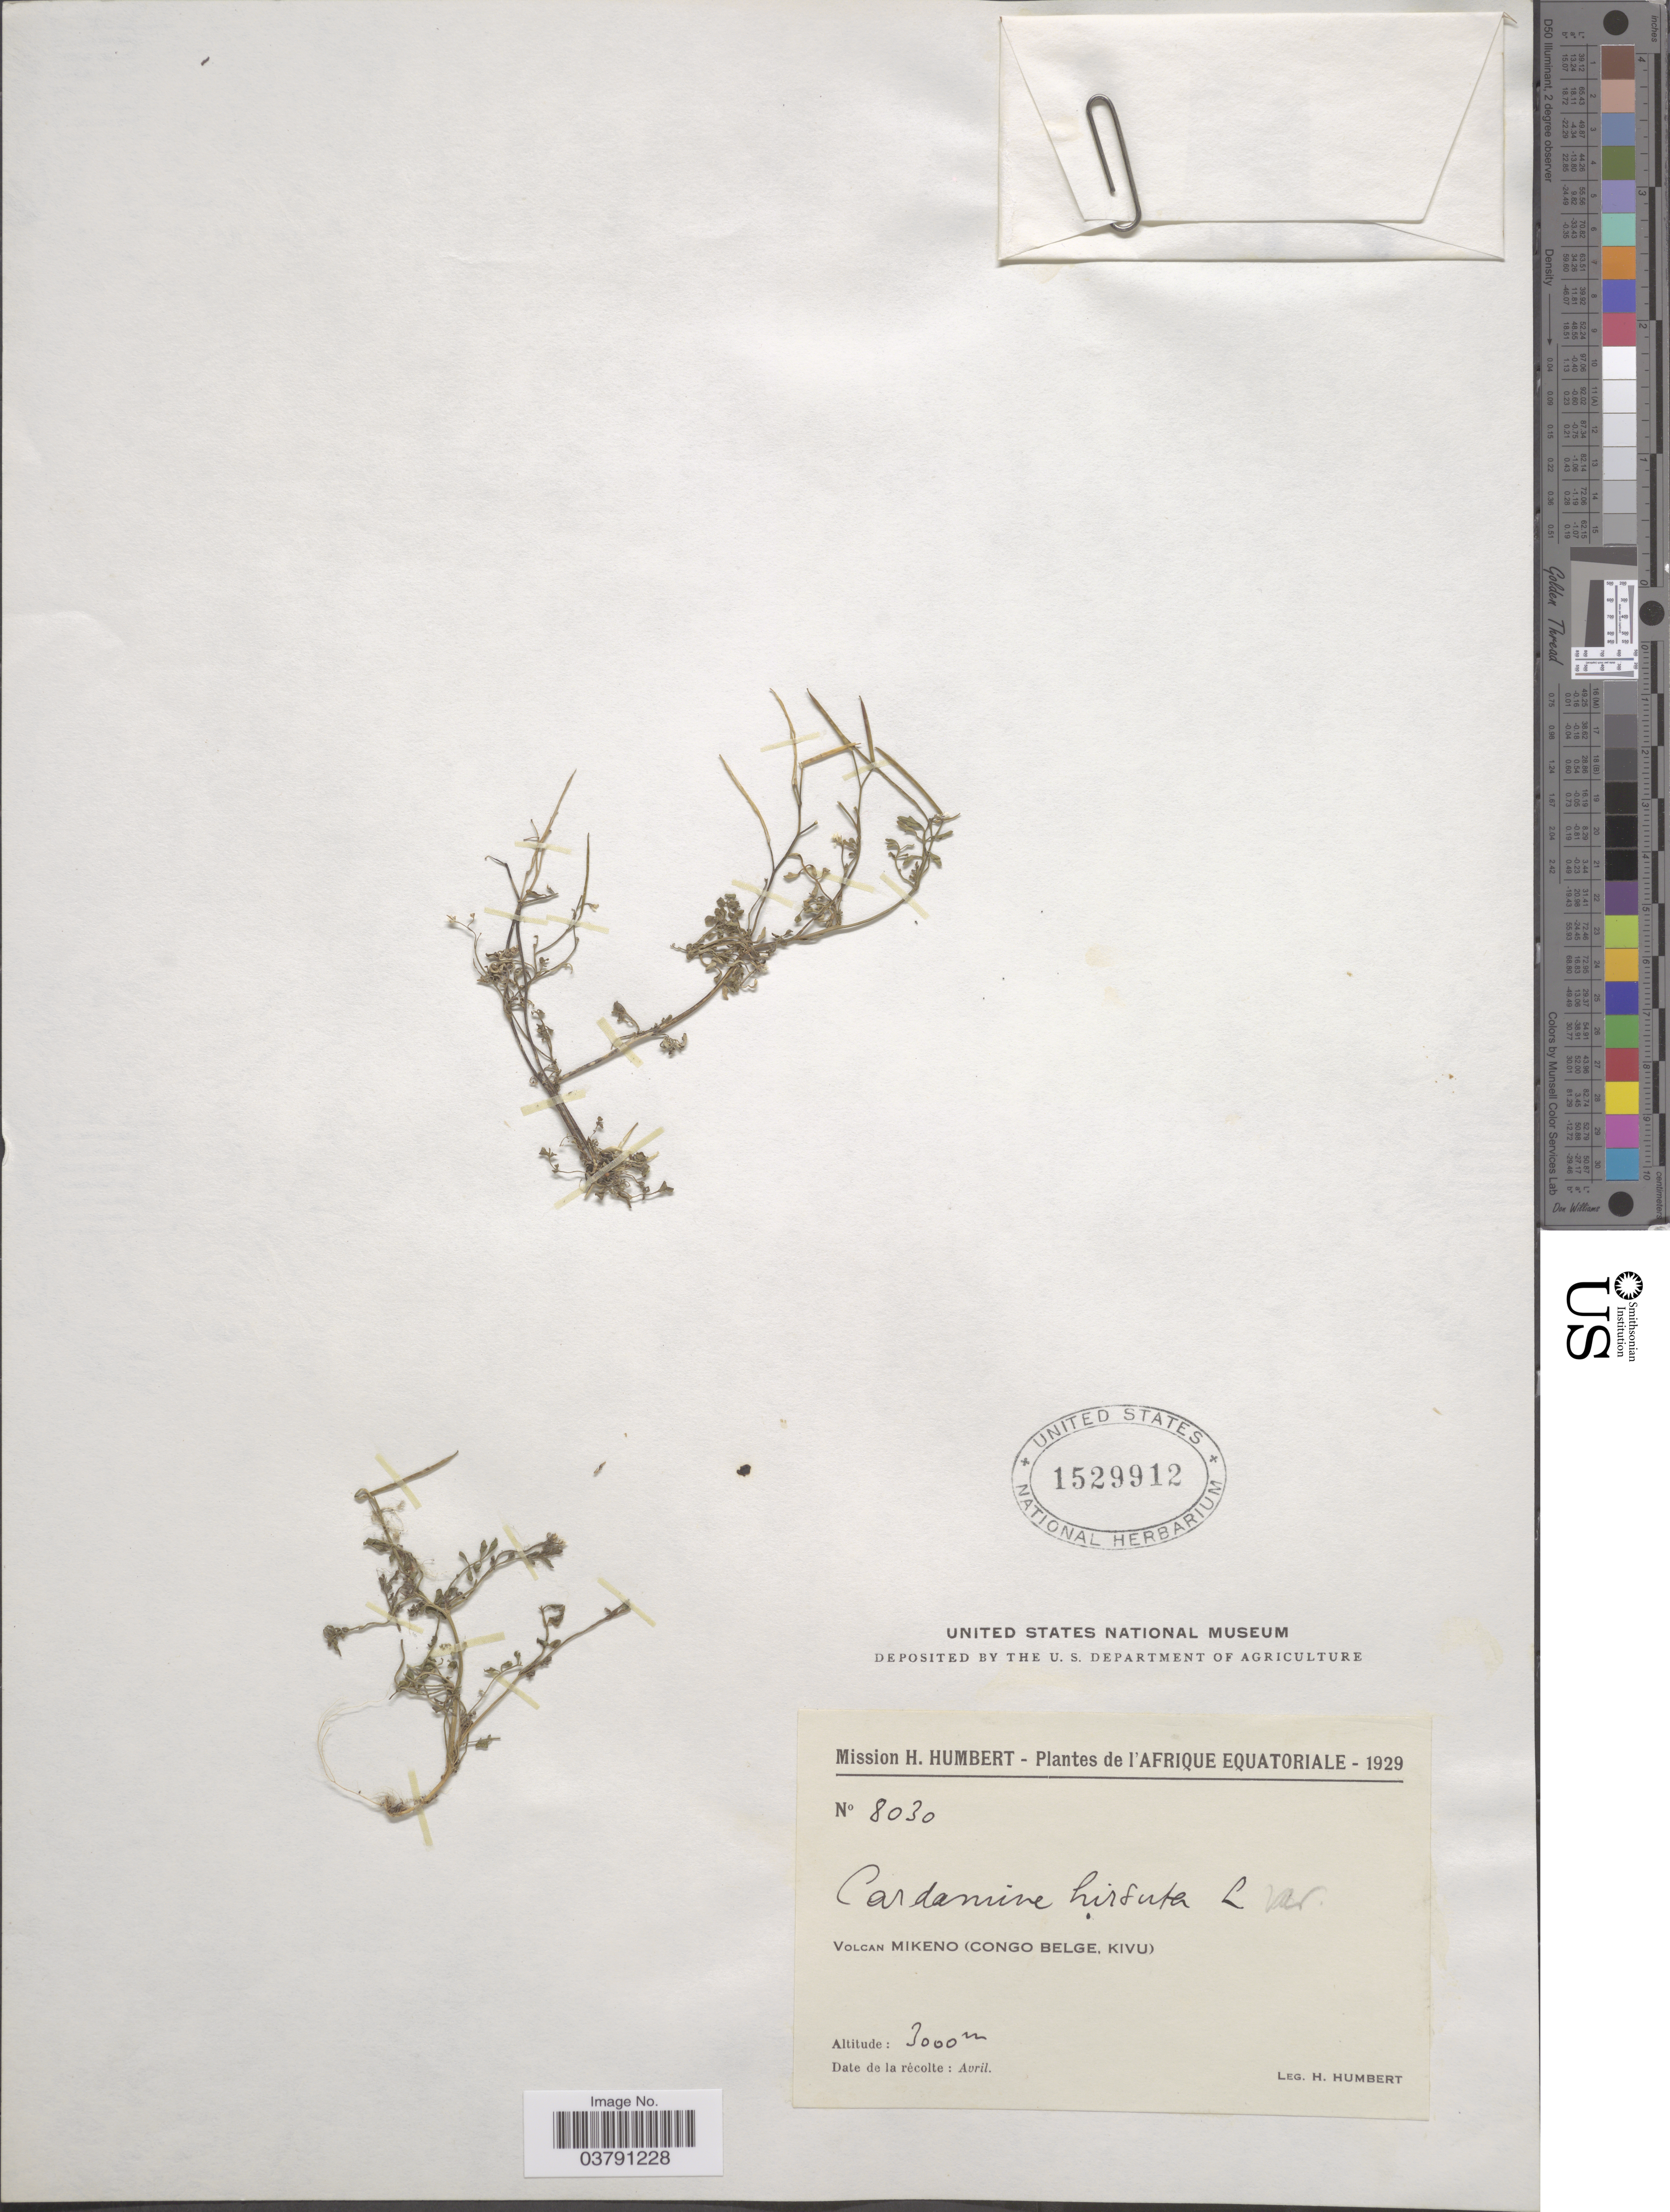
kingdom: Plantae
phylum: Tracheophyta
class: Magnoliopsida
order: Brassicales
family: Brassicaceae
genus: Cardamine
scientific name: Cardamine hirsuta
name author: L.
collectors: H. Humbert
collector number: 8030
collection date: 1929-04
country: Congo, Democratic Republic of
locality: I'Afrique Equatoriale. Volcan Mikeno (Congo Belge, Kivu).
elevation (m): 3000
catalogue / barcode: US 1529912